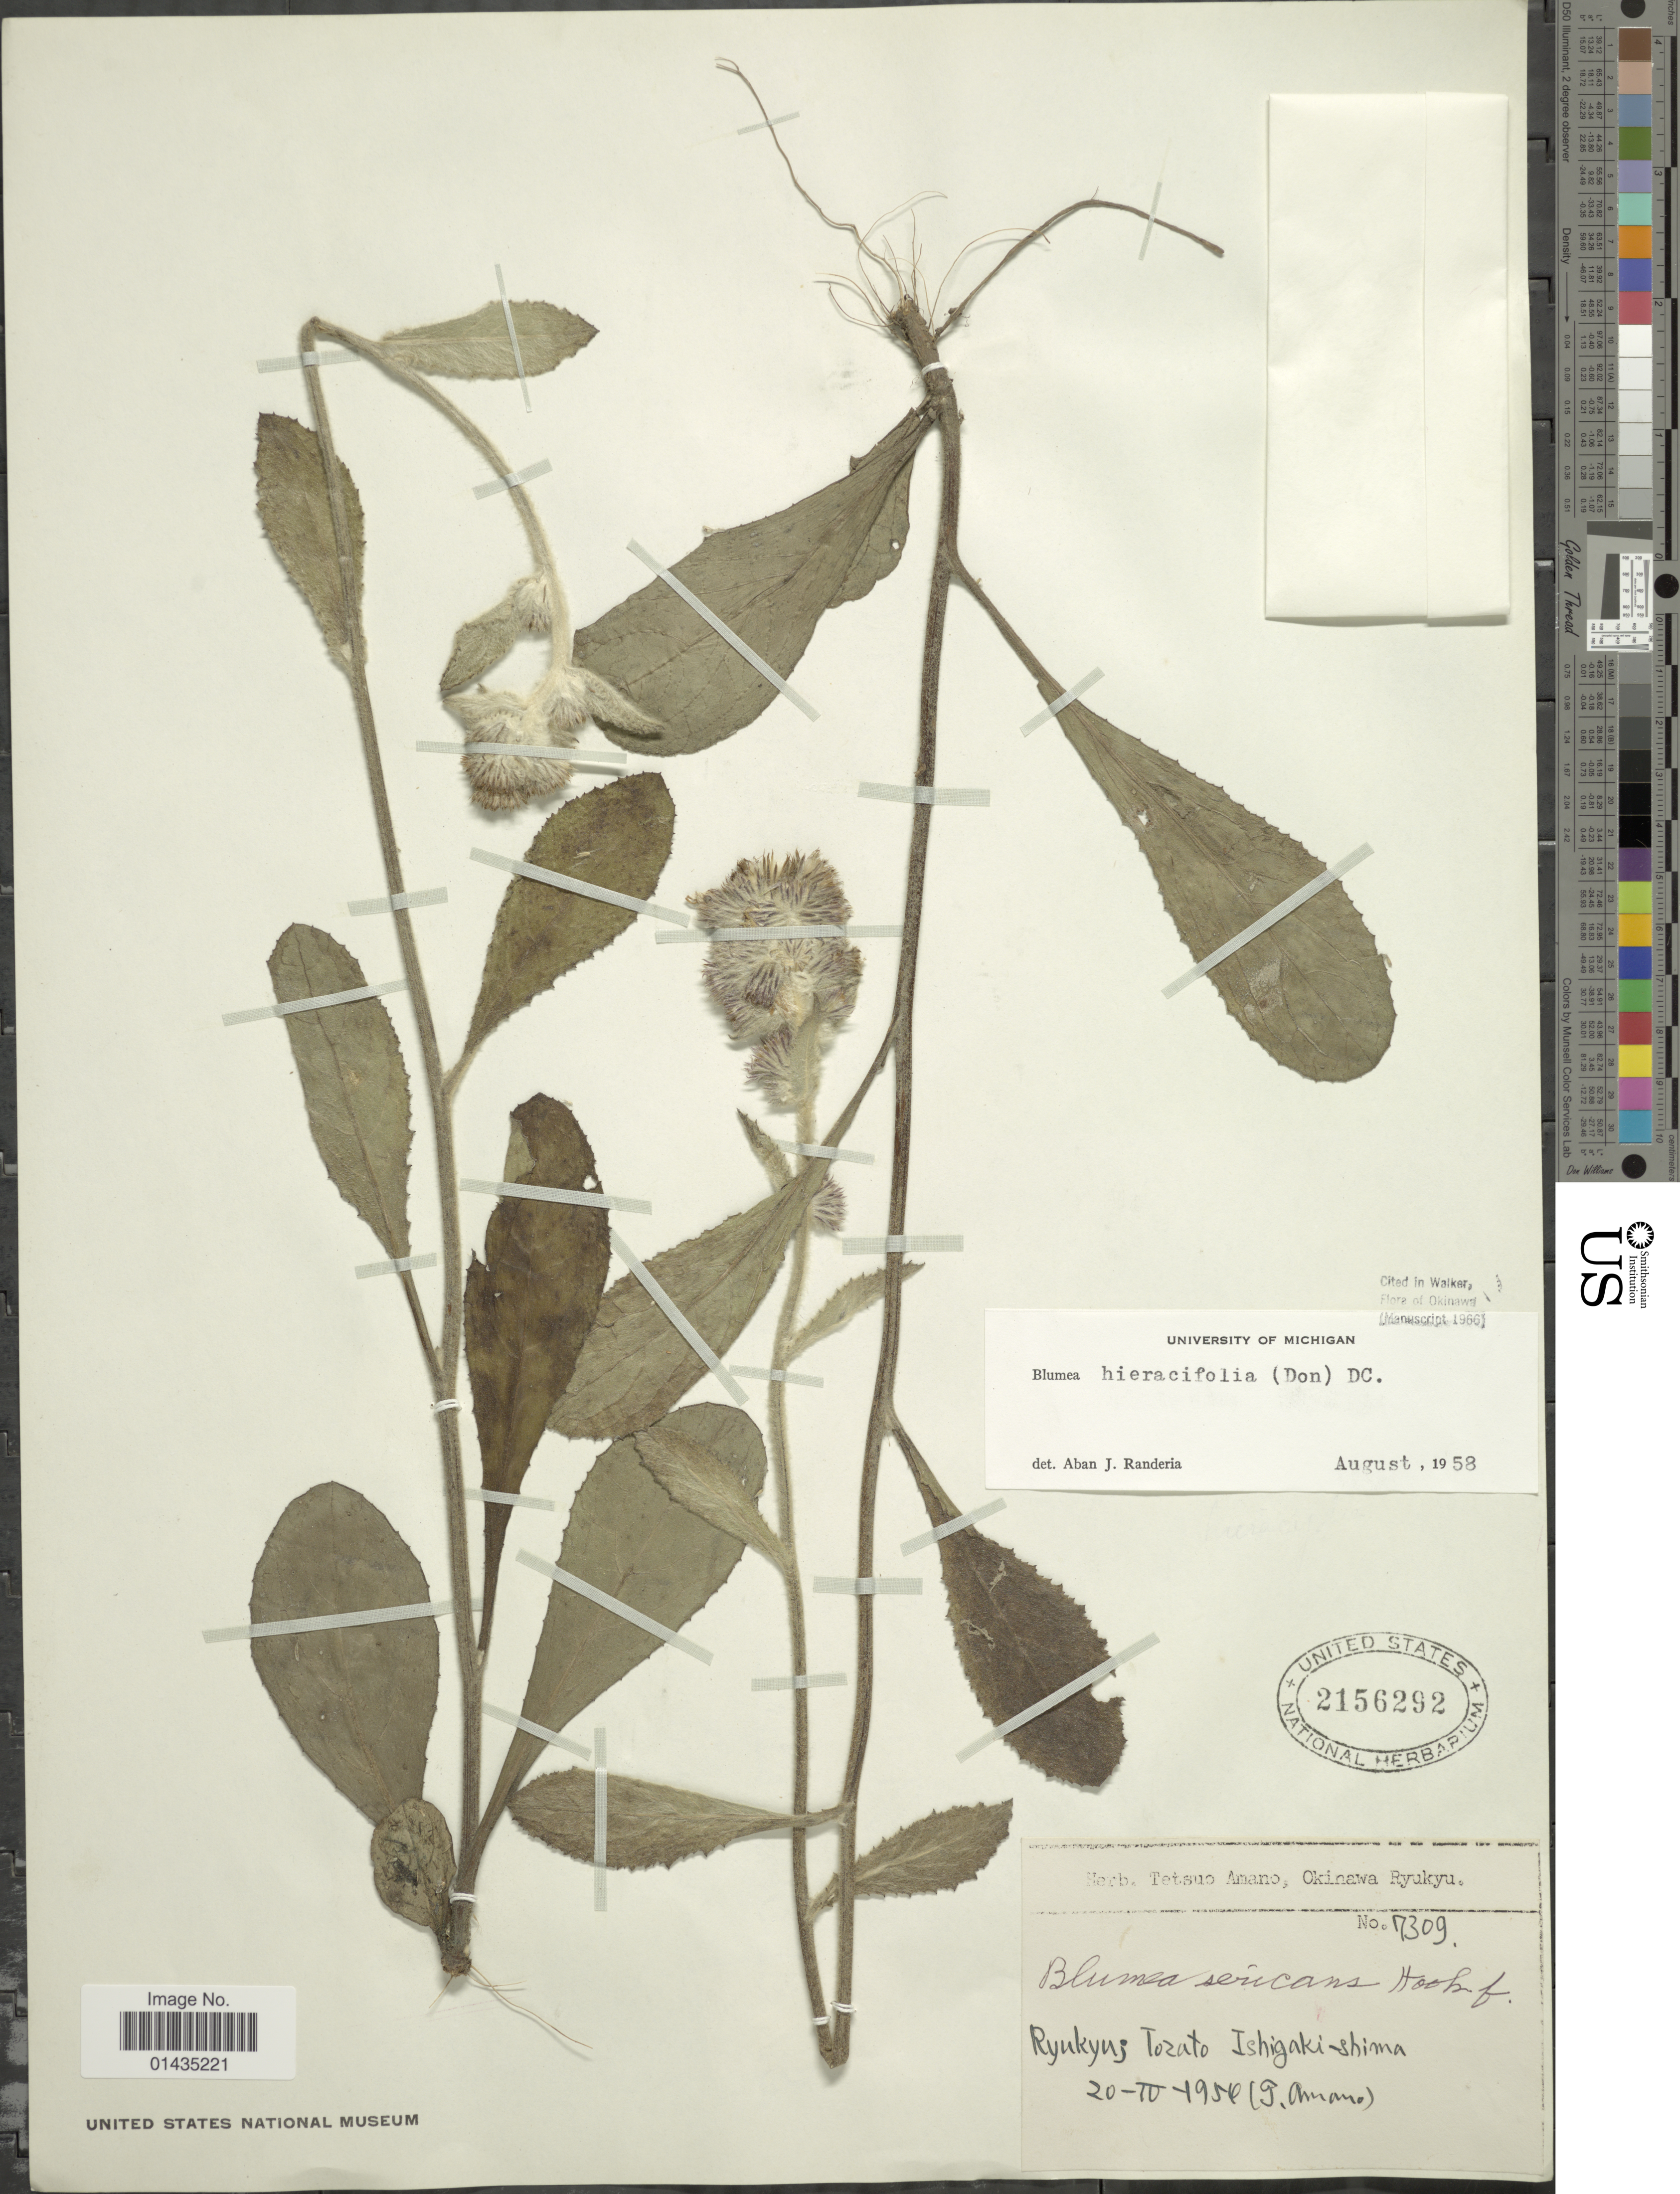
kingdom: Plantae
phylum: Tracheophyta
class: Magnoliopsida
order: Asterales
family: Asteraceae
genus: Blumea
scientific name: Blumea hieraciifolia var. hieraciifolia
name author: (Spreng.) DC.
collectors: T. Amano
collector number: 7309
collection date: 1956-10-20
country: Japan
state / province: Okinawa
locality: Ryukyu, Tozato, Ishigaki-shima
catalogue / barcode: US 2156292